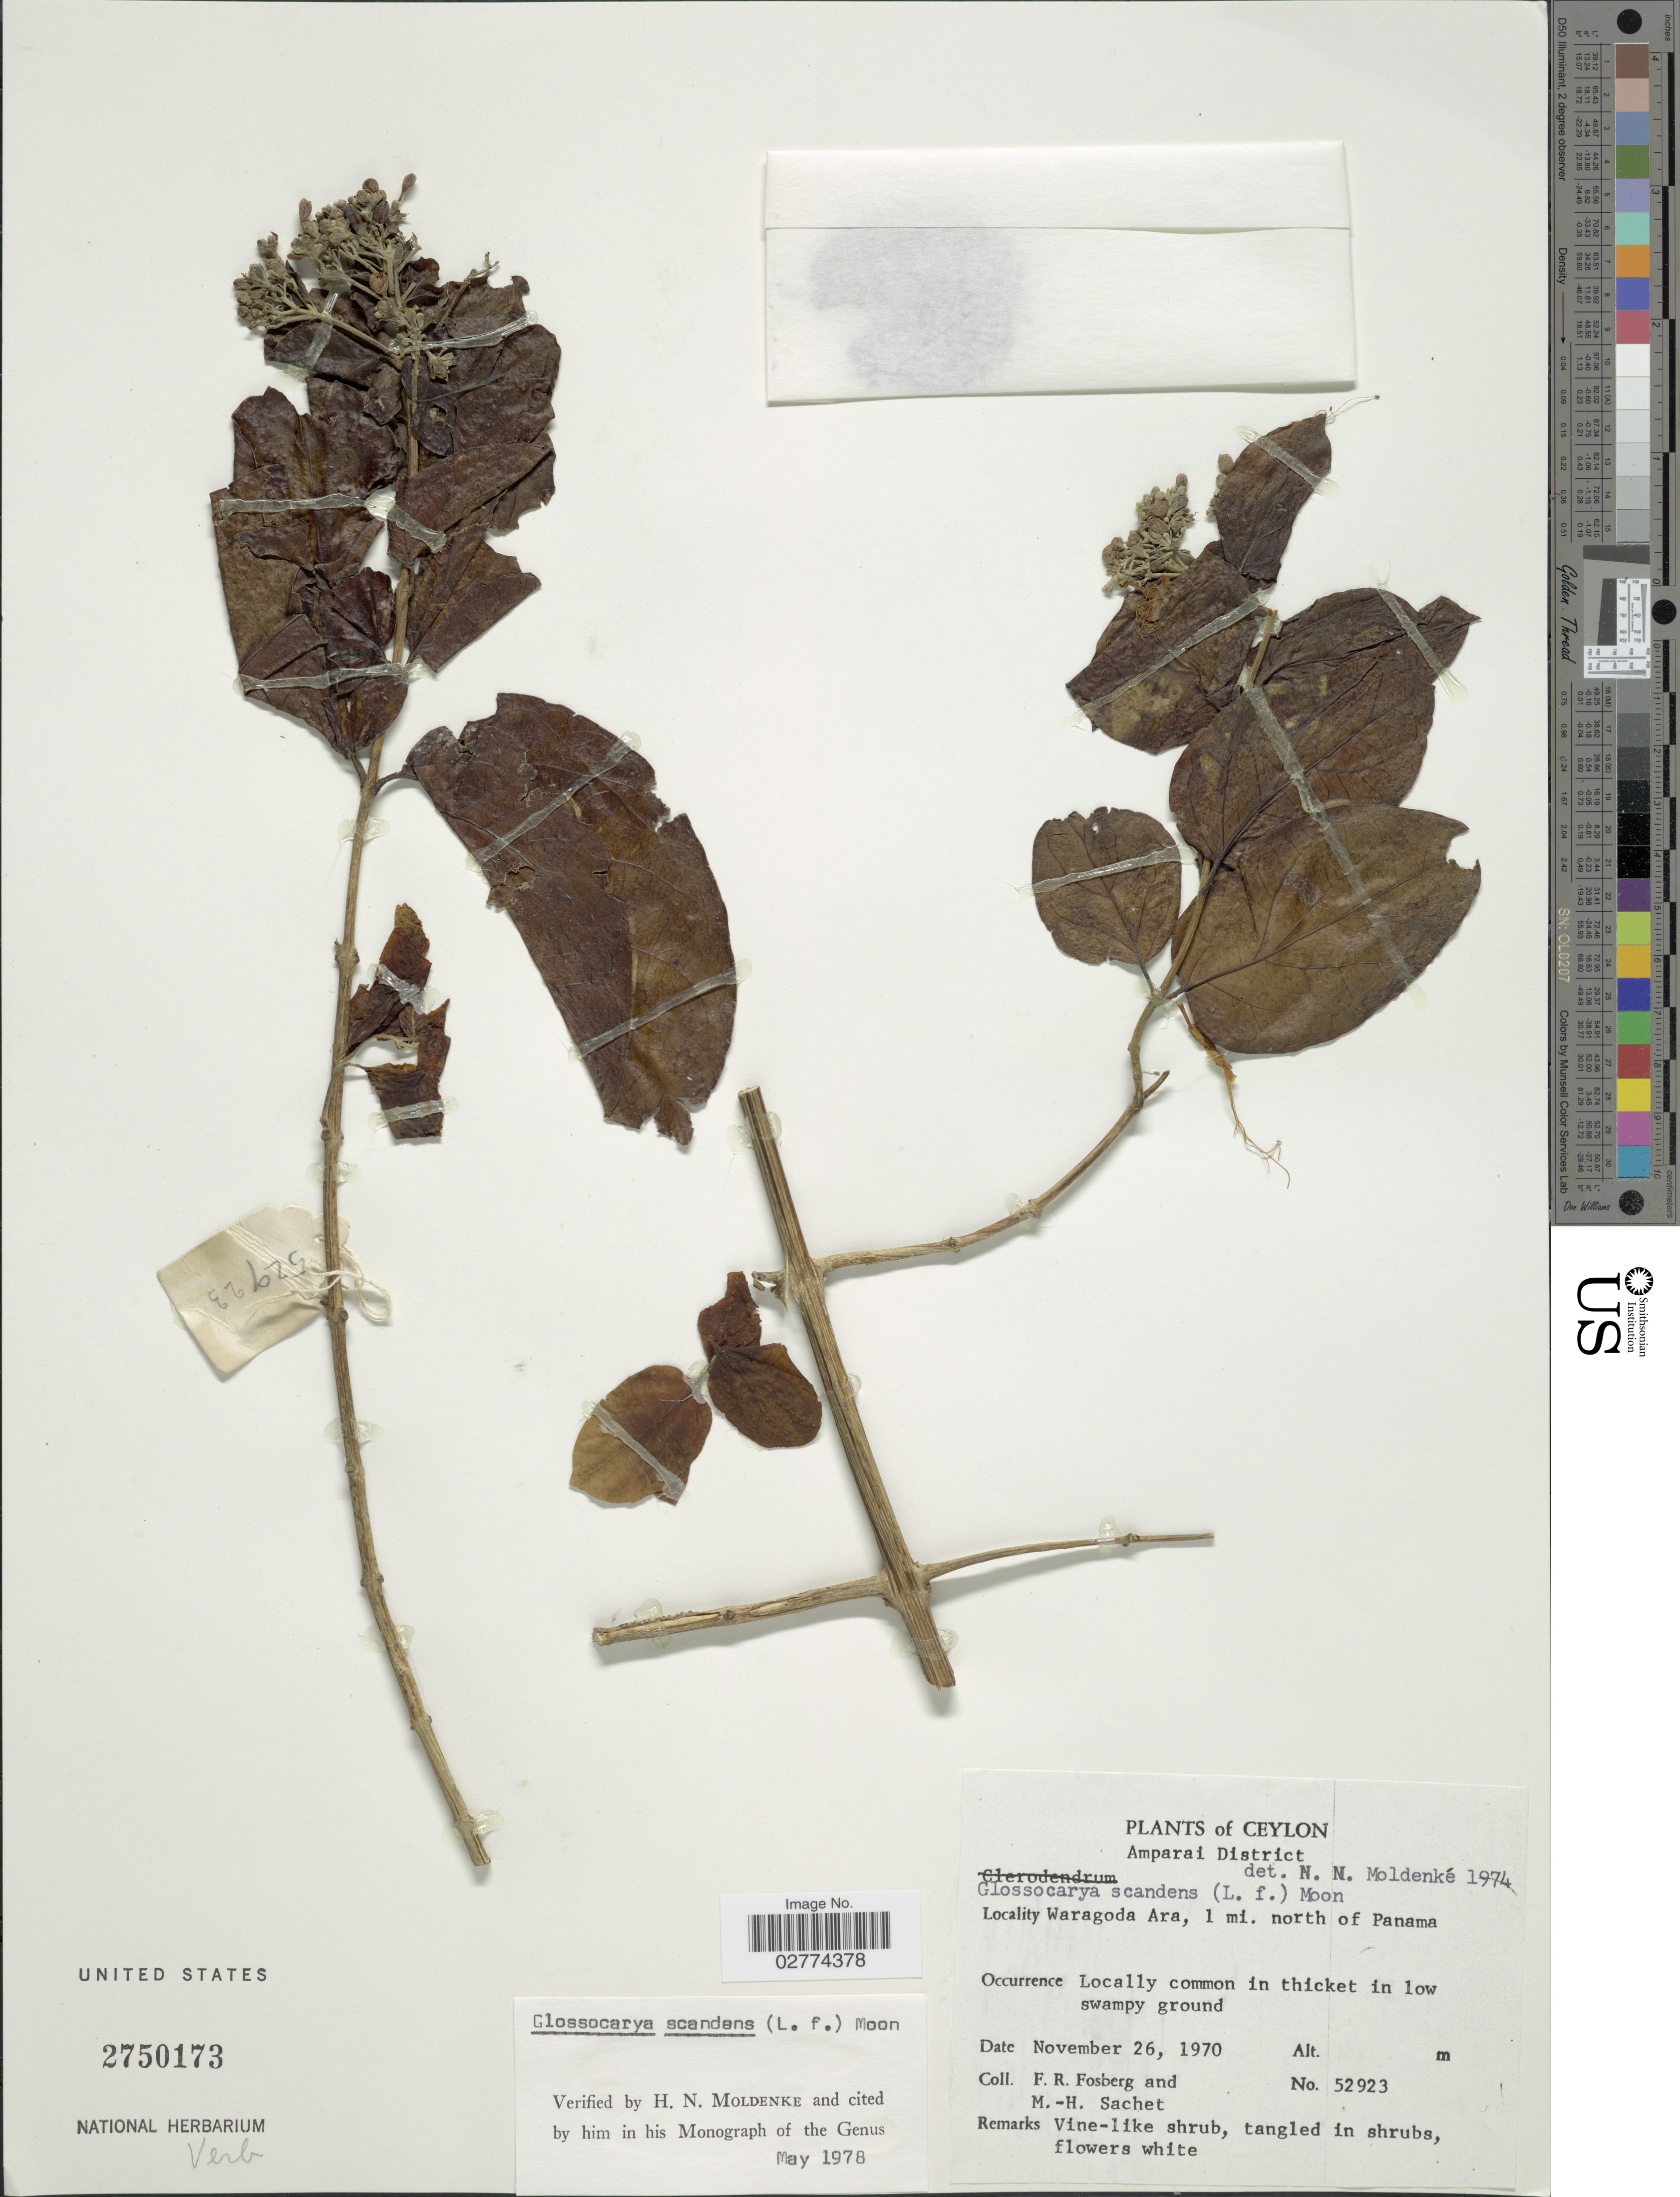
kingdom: Plantae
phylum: Tracheophyta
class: Magnoliopsida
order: Lamiales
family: Lamiaceae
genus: Glossocarya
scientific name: Glossocarya scandens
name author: (L. f.) Trimen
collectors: F. R. Fosberg & M.-H. Sachet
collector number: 52923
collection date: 1970-11-26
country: Sri Lanka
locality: Ceylon. Amparai District. Waragoda Ara, 1 mi. north of Panama.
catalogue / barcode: US 2750173